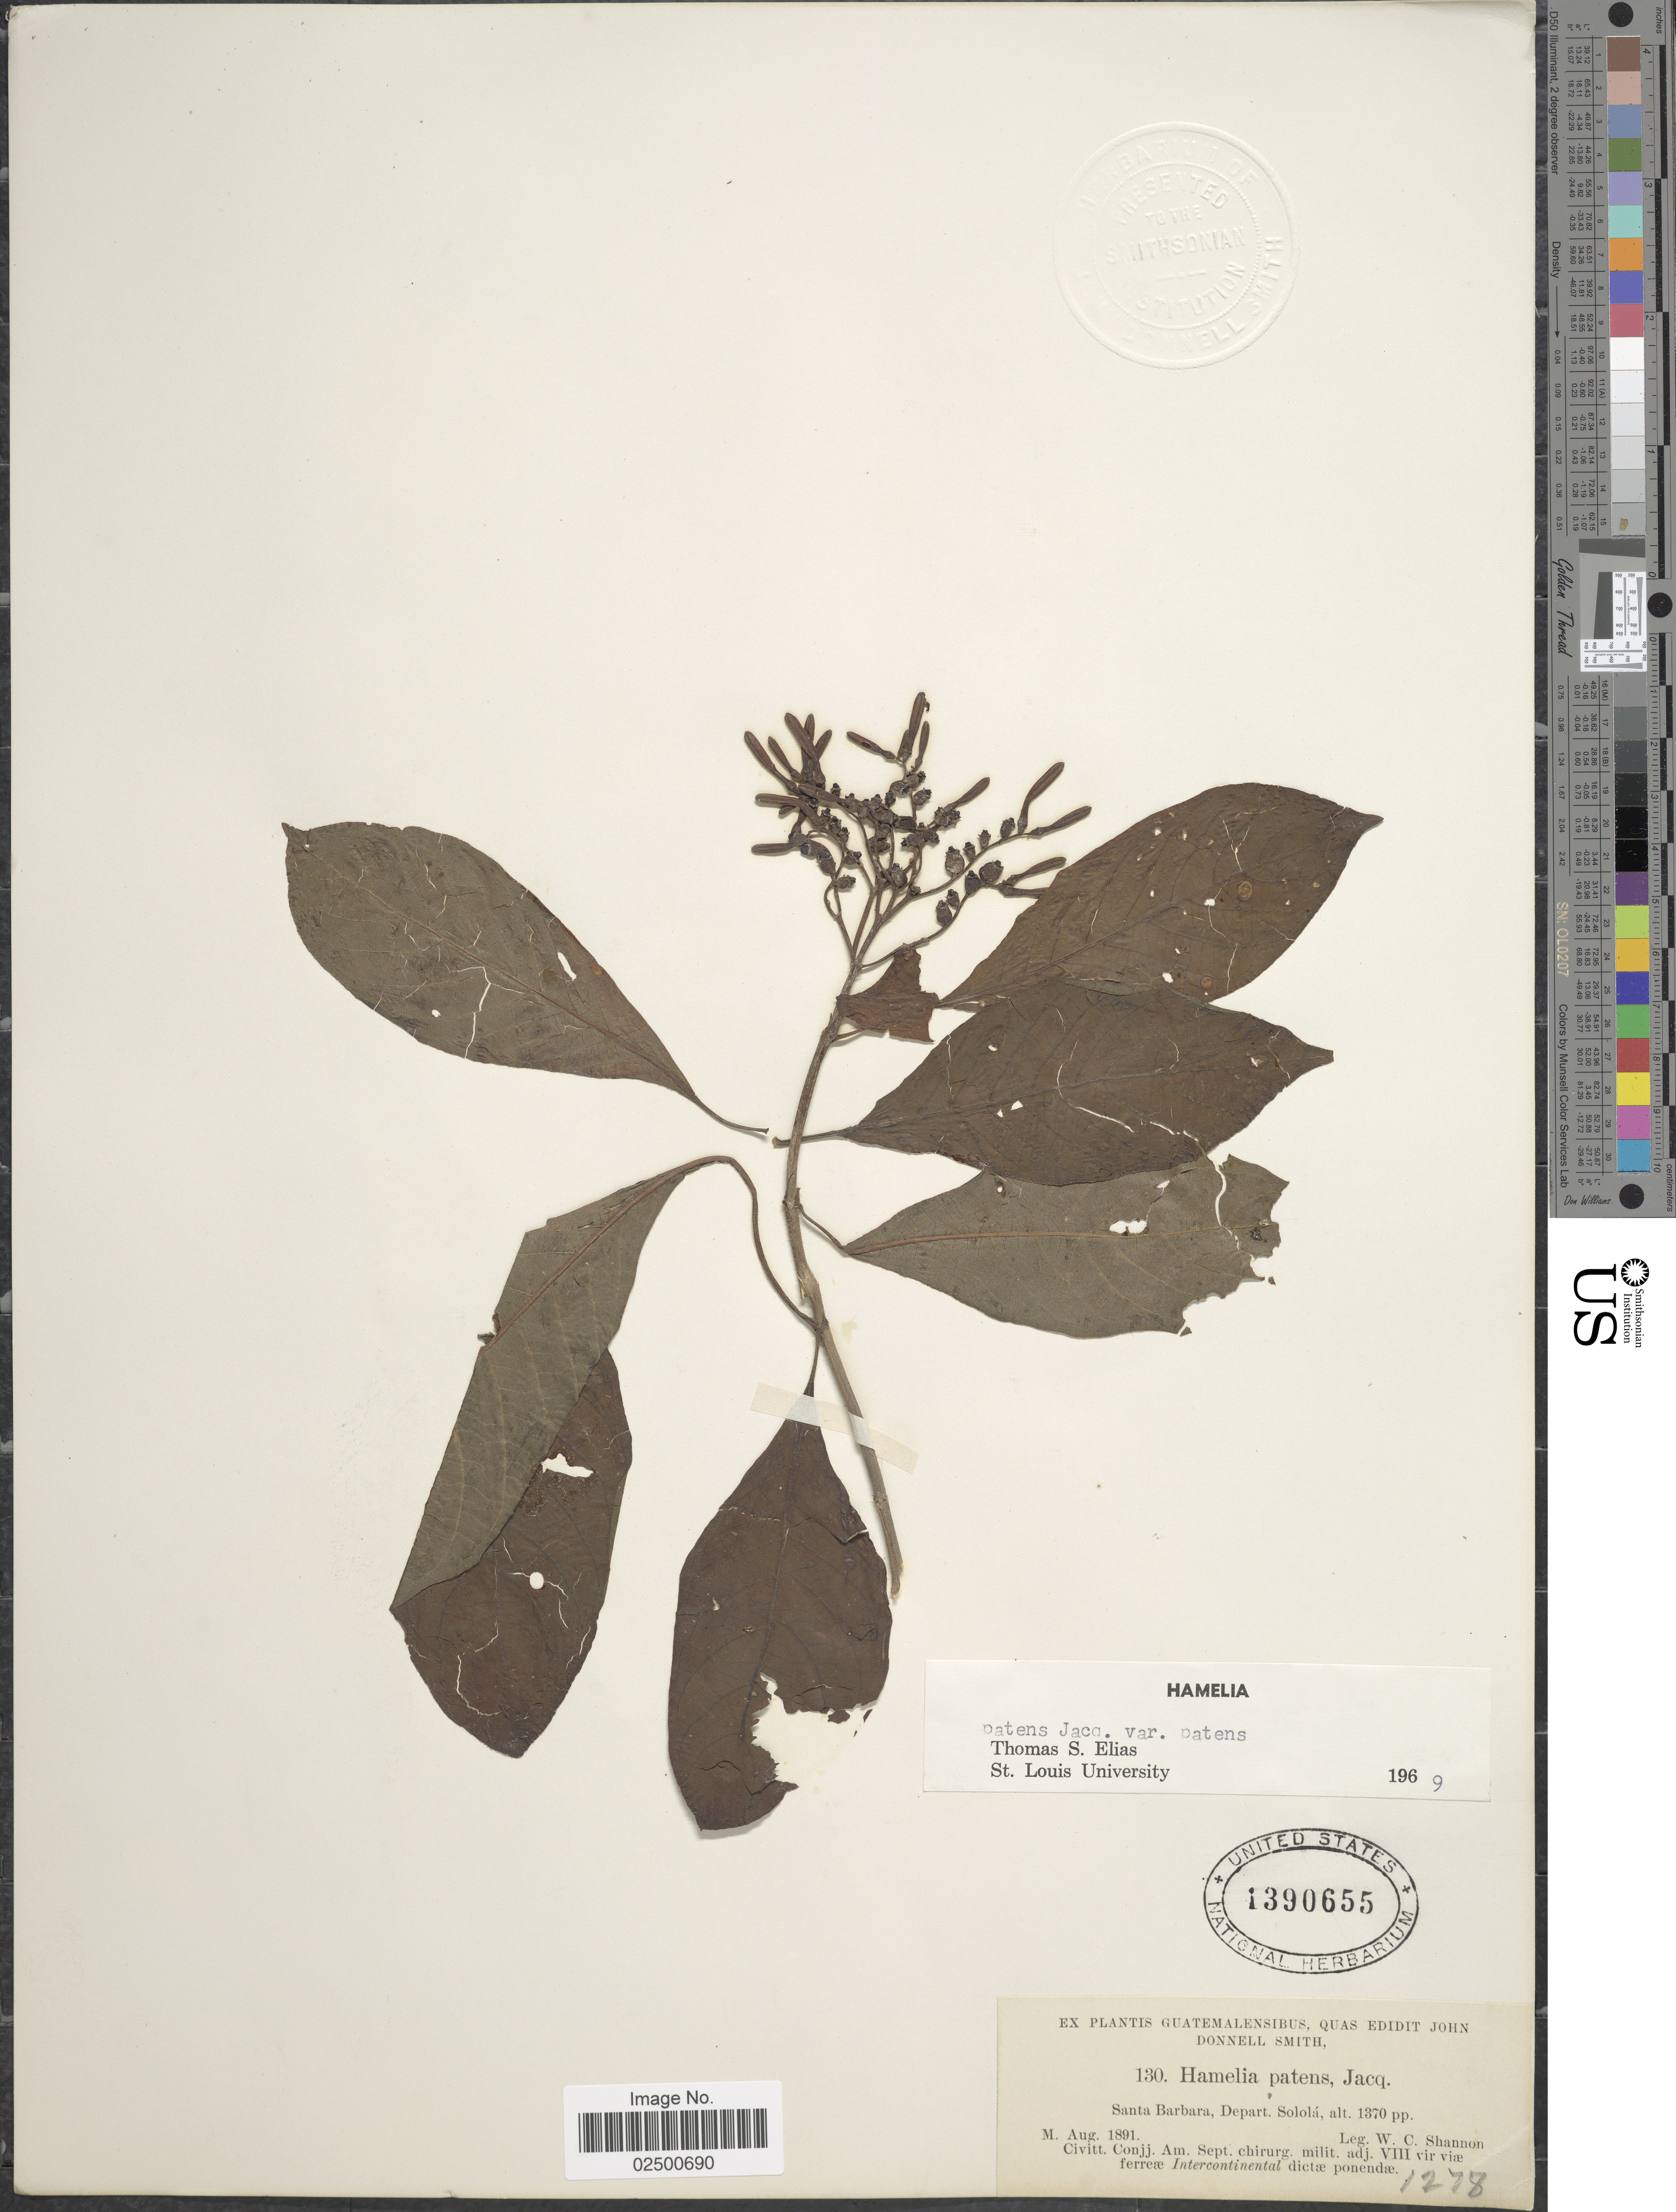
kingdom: Plantae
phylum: Tracheophyta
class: Magnoliopsida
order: Gentianales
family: Rubiaceae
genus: Hamelia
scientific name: Hamelia patens var. patens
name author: Jacq.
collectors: W. C. Shannon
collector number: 130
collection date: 1891-08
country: Guatemala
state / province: Sololá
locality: Santa Barbara.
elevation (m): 418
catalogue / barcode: US 1390655